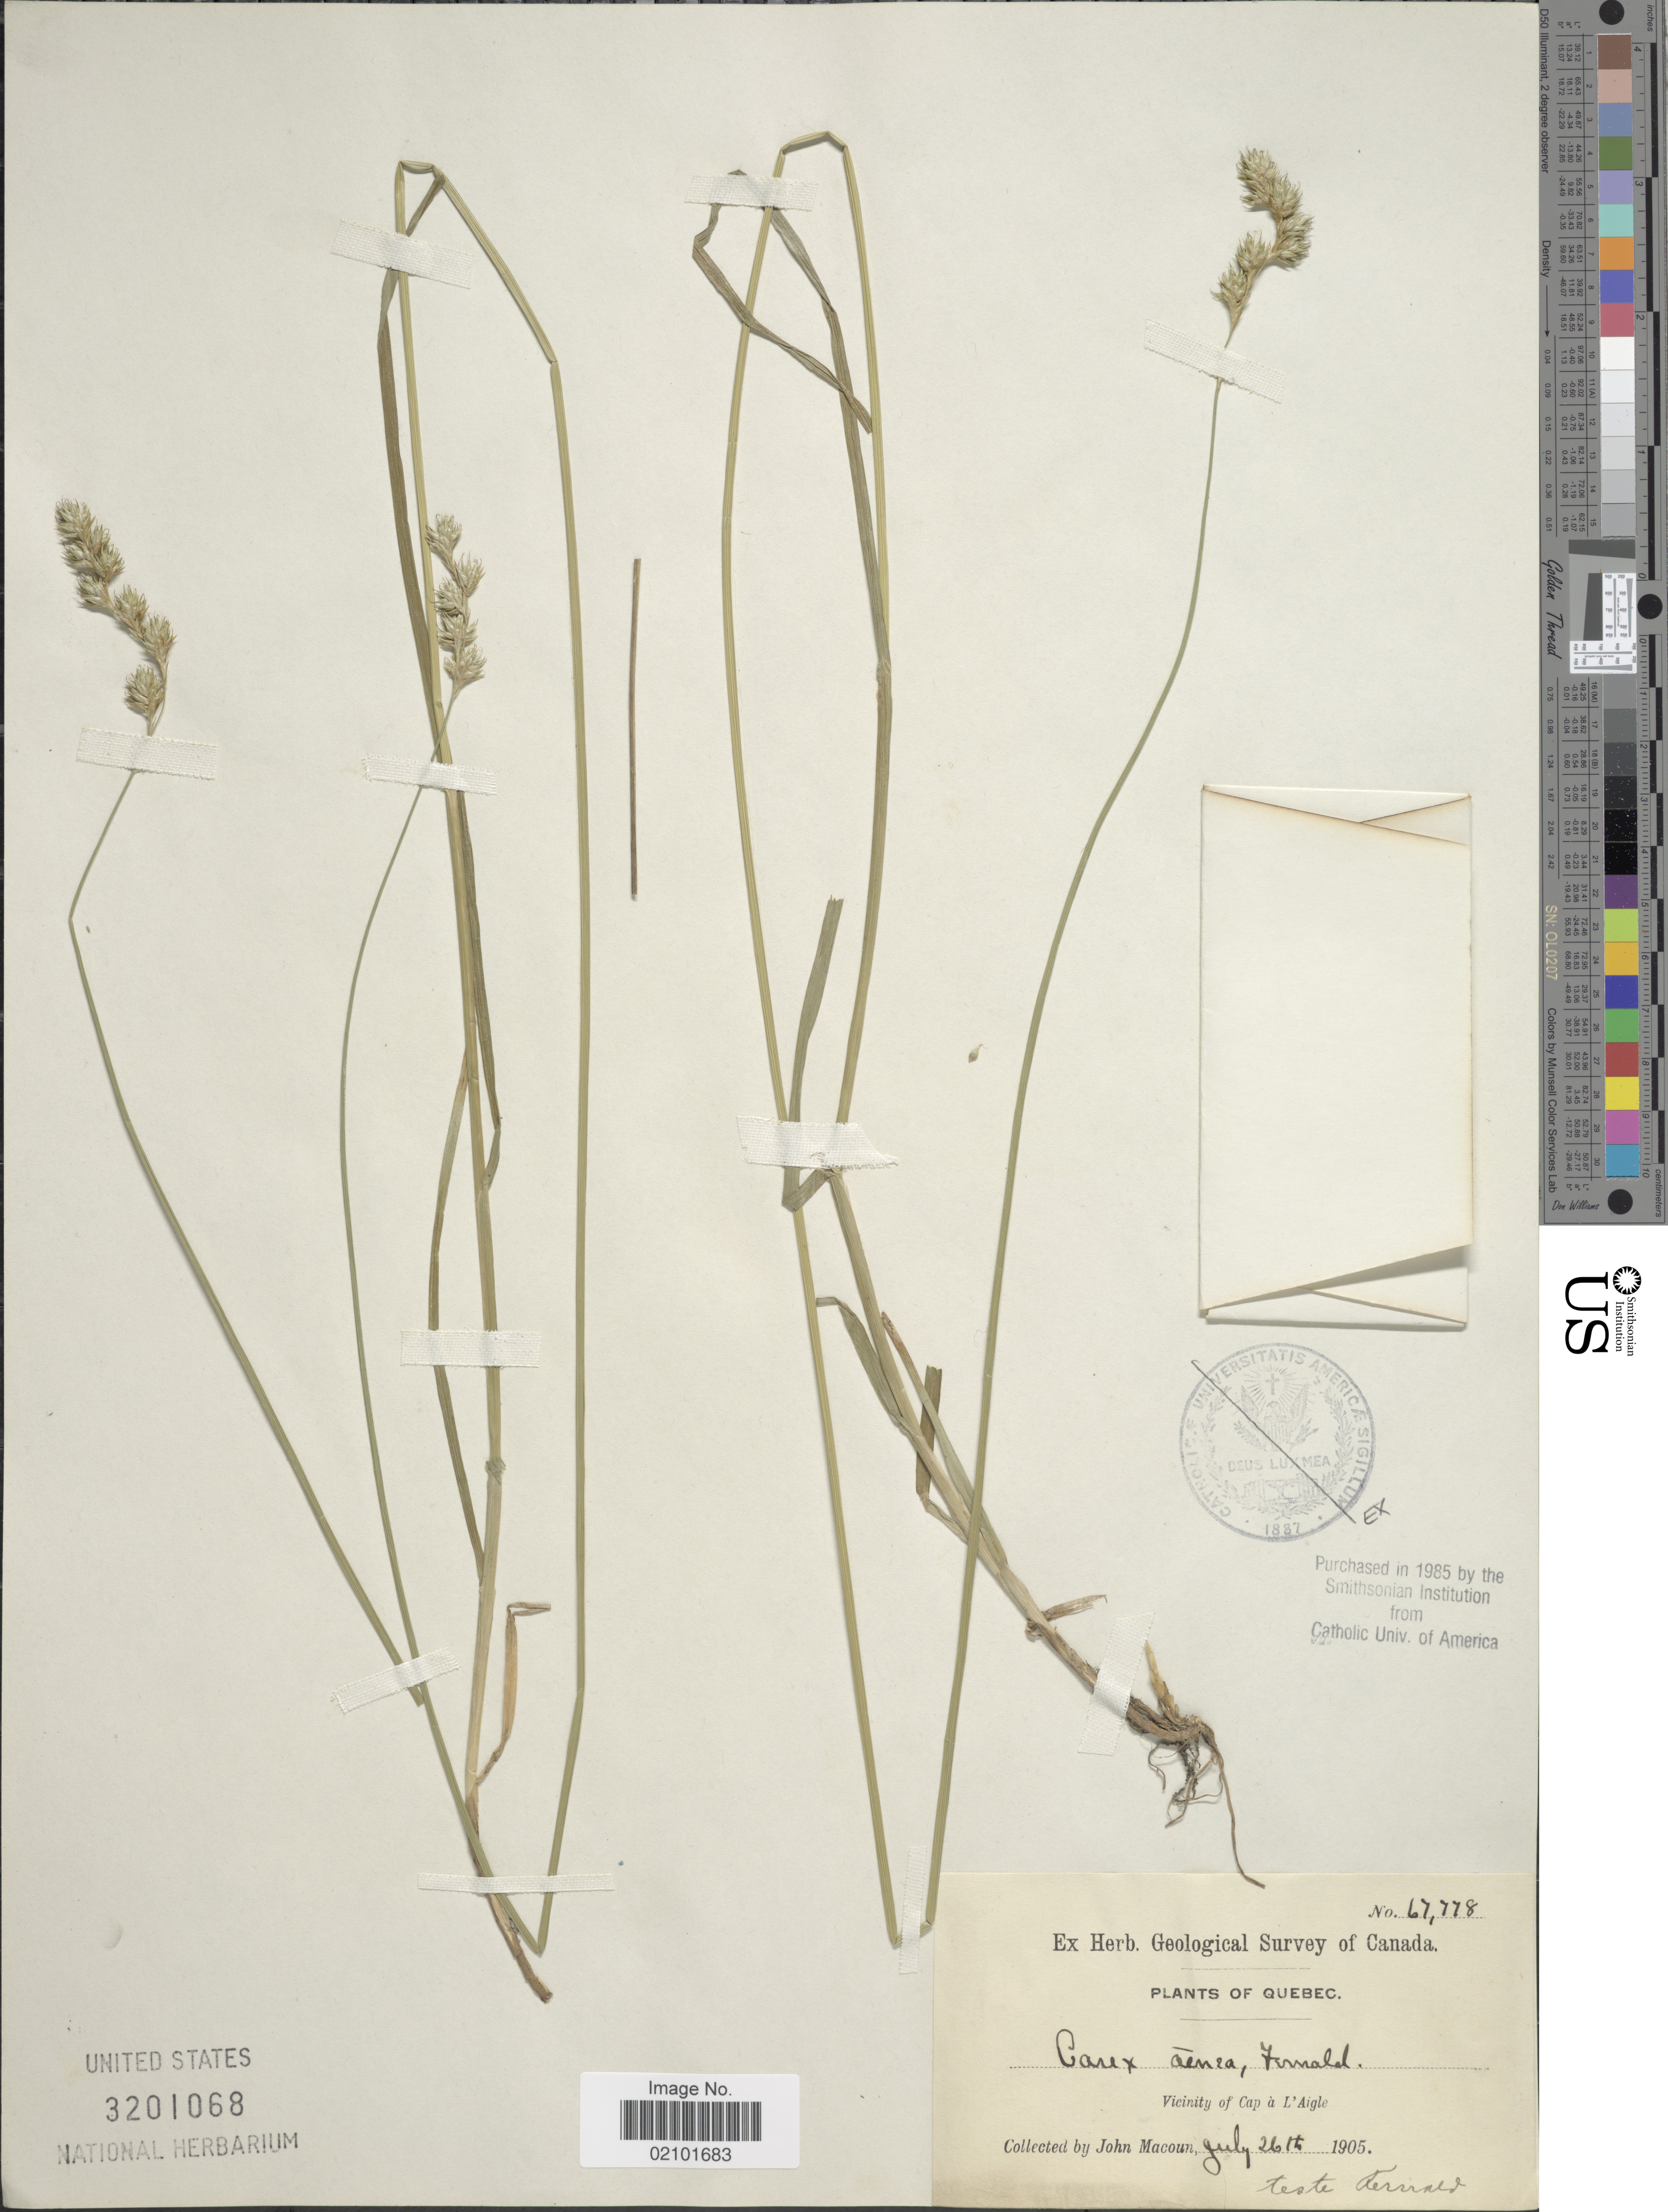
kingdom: Plantae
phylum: Tracheophyta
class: Liliopsida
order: Poales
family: Cyperaceae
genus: Carex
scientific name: Carex foenea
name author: Willd.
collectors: J. Macoun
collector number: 67778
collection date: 1905-07-26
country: Canada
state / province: Quebec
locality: Vicinity of Cap à L'Aigle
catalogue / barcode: US 3201068